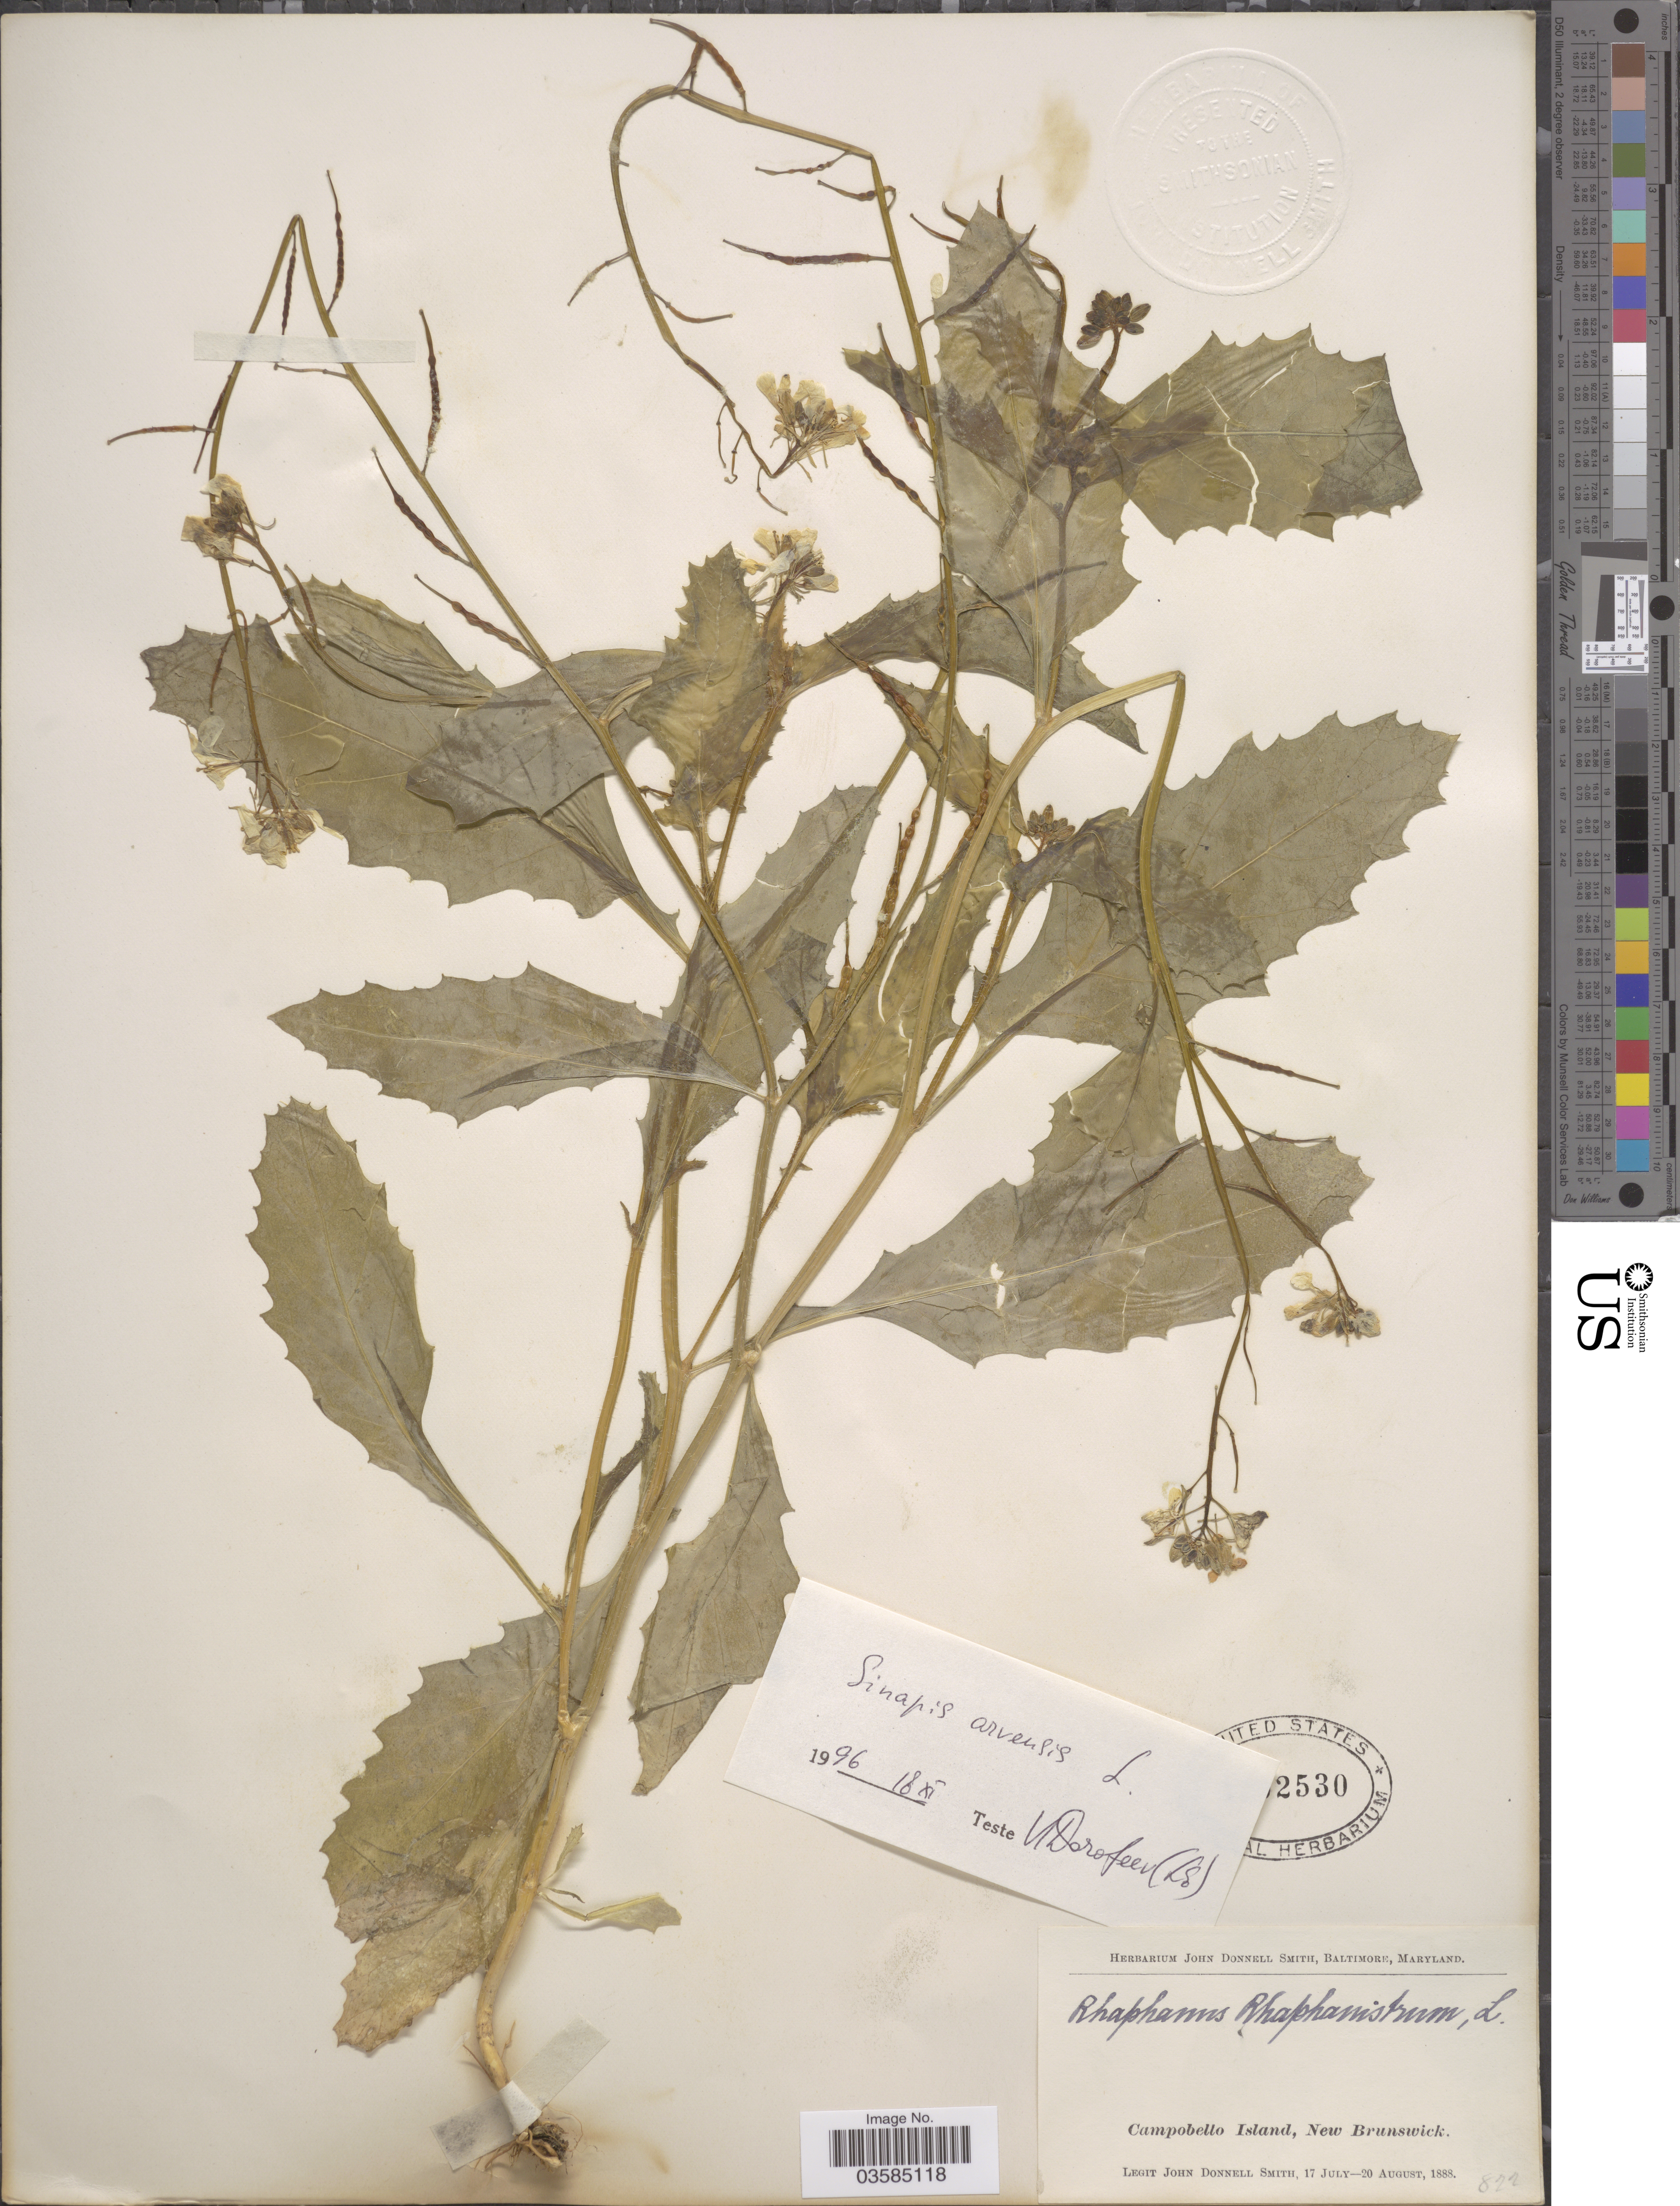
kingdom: Plantae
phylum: Tracheophyta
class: Magnoliopsida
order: Brassicales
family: Brassicaceae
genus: Brassica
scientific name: Brassica kaber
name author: (DC.) L.C. Wheeler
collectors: J. Donnell Smith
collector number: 899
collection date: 1888-07-17/1888-08-20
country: United States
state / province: Ohio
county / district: Montgomery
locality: Campobello Island, New Brunswick.